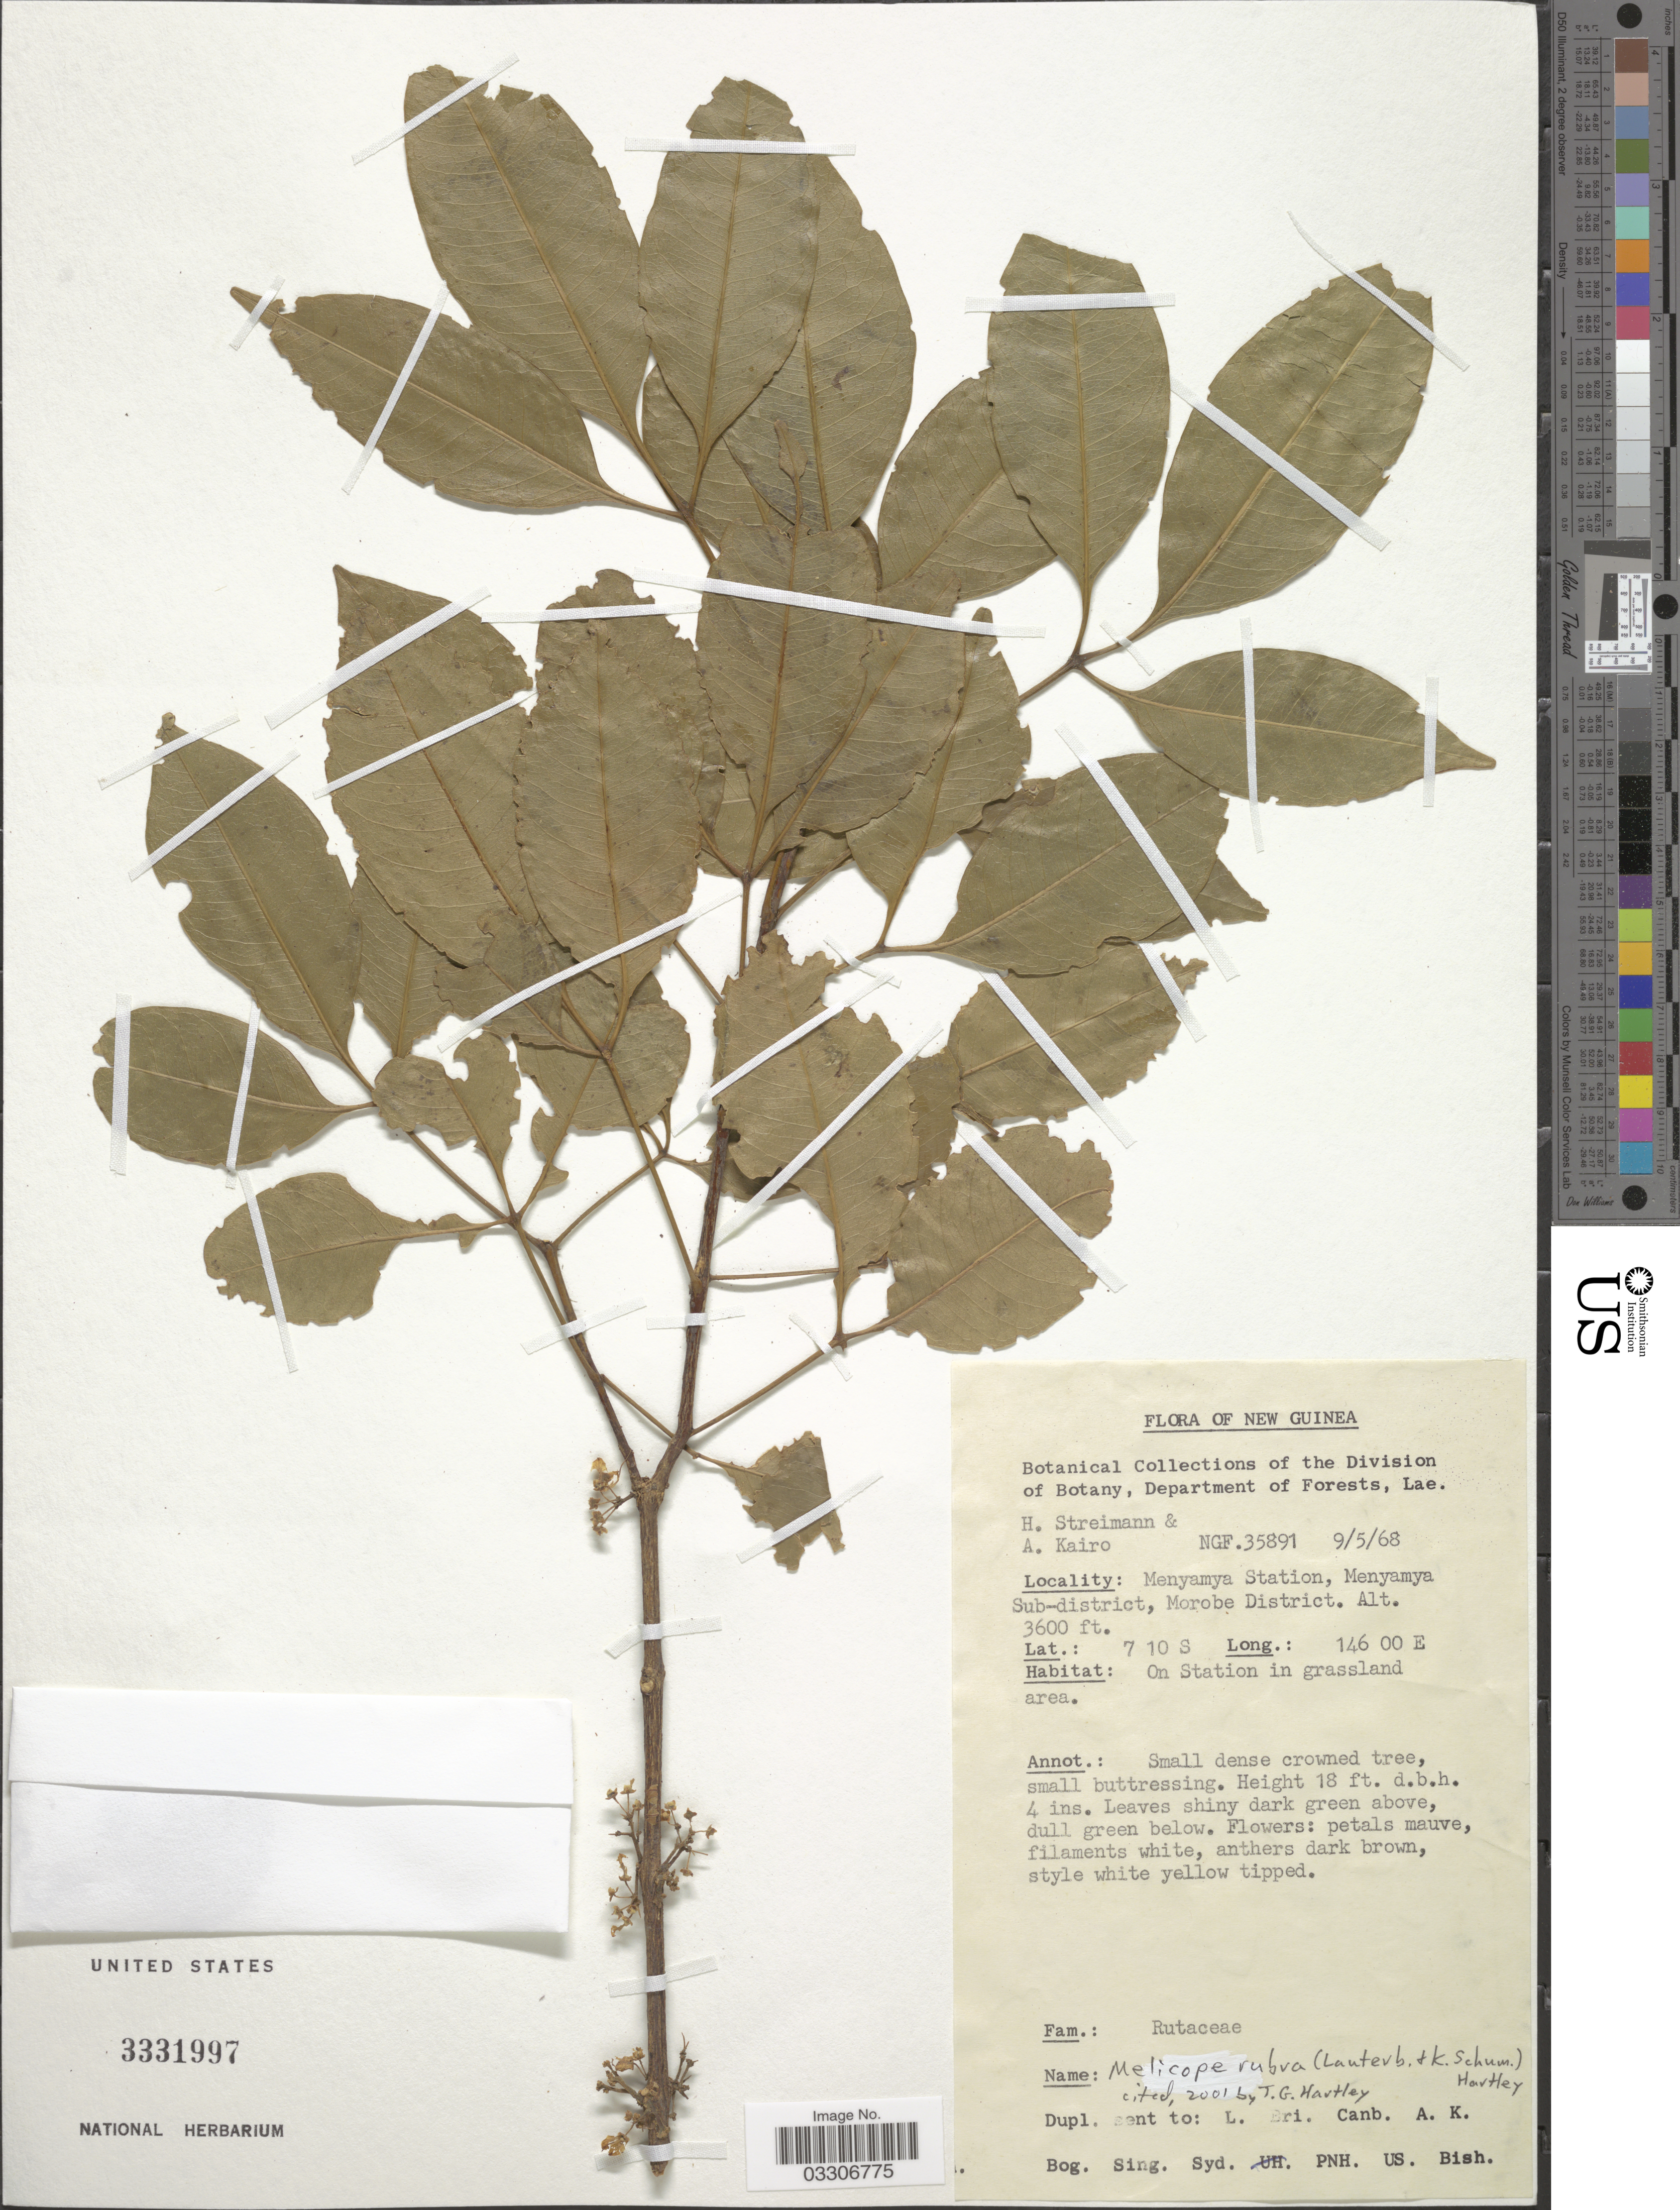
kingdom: Plantae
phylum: Tracheophyta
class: Magnoliopsida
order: Sapindales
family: Rutaceae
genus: Melicope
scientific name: Melicope rubra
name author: (Lauterb. & K. Schum.) T.G. Hartley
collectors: H. Streimann & A. Kairo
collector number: NGF 35891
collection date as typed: Transcribed d/m/y: 9/5/68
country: Papua New Guinea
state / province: Morobe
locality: New Guinea. Menyamya Station, Menyamya Sub-district. Morobe District.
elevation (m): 1097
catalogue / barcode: US 3331997